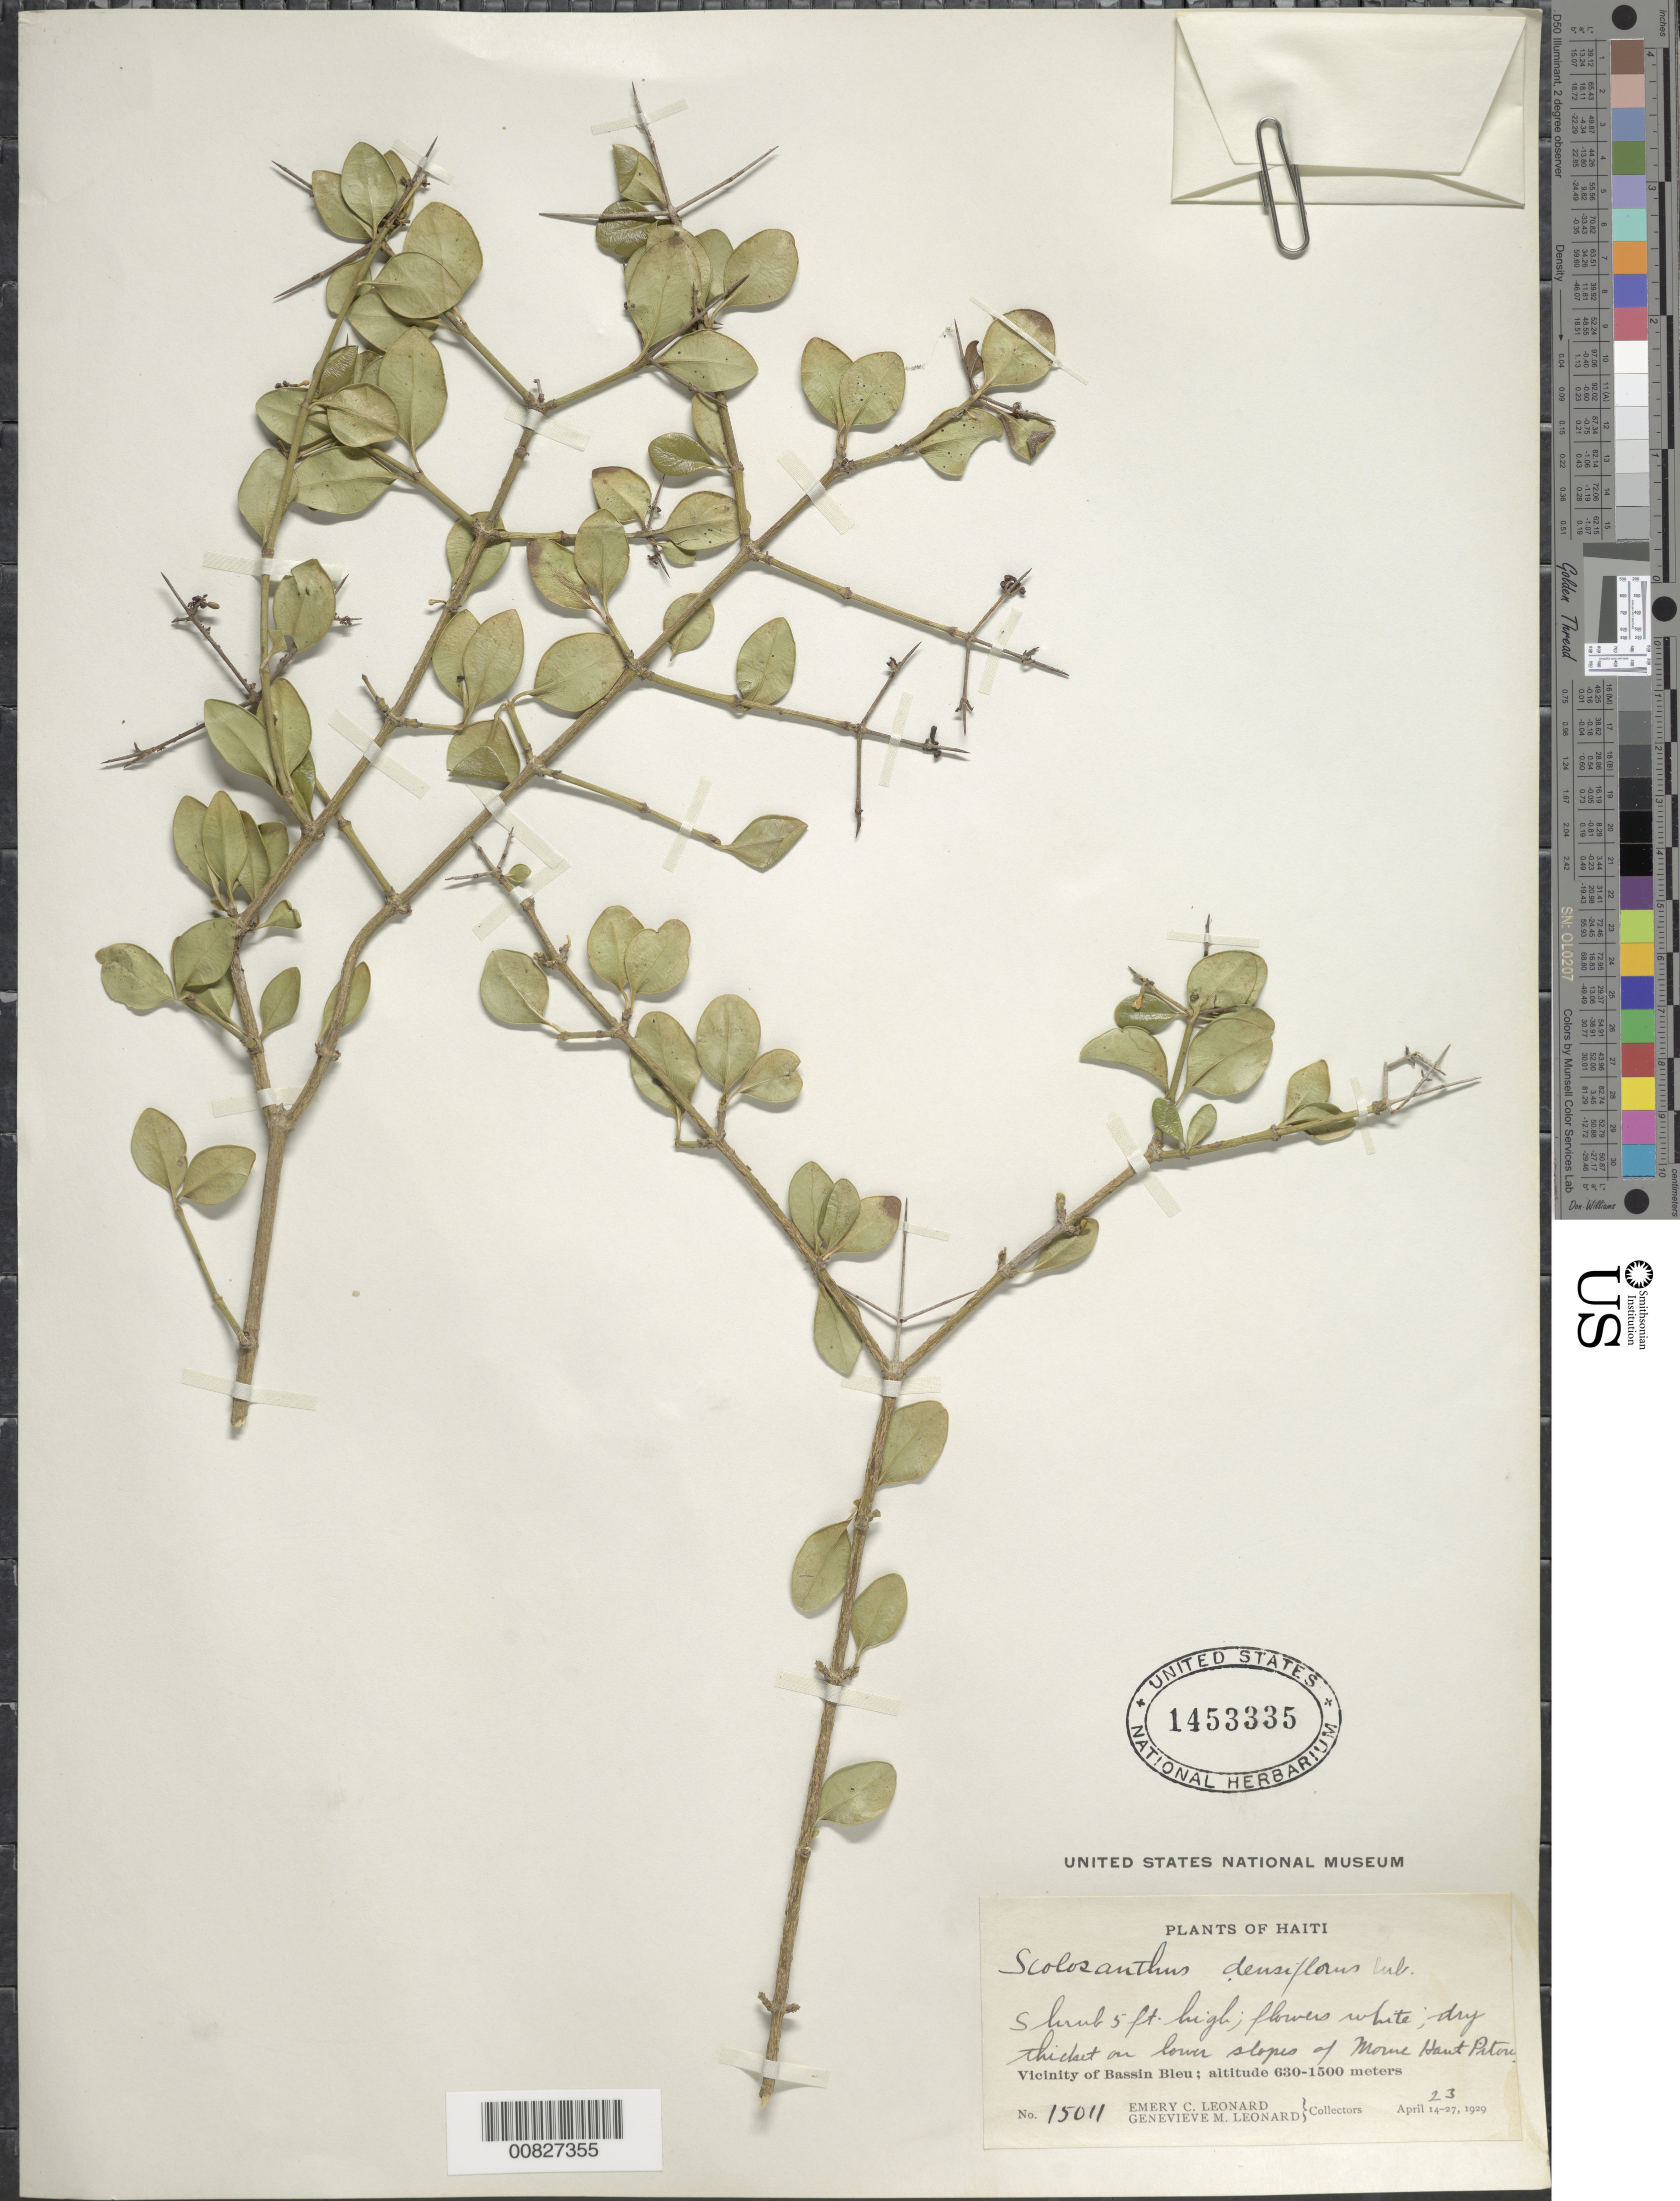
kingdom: Plantae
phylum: Tracheophyta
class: Magnoliopsida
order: Gentianales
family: Rubiaceae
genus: Scolosanthus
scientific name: Scolosanthus densiflorus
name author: Urb.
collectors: E. C. Leonard & G. M. Leonard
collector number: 15011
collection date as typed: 23 Apr 1929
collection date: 1929-04-23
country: Haiti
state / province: Nord-Ouest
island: Hispaniola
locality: Vicinity of Bassin Bleu, Morne Haut Piton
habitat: Dry thicket on lower slopes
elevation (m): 630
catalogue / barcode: US 1453335